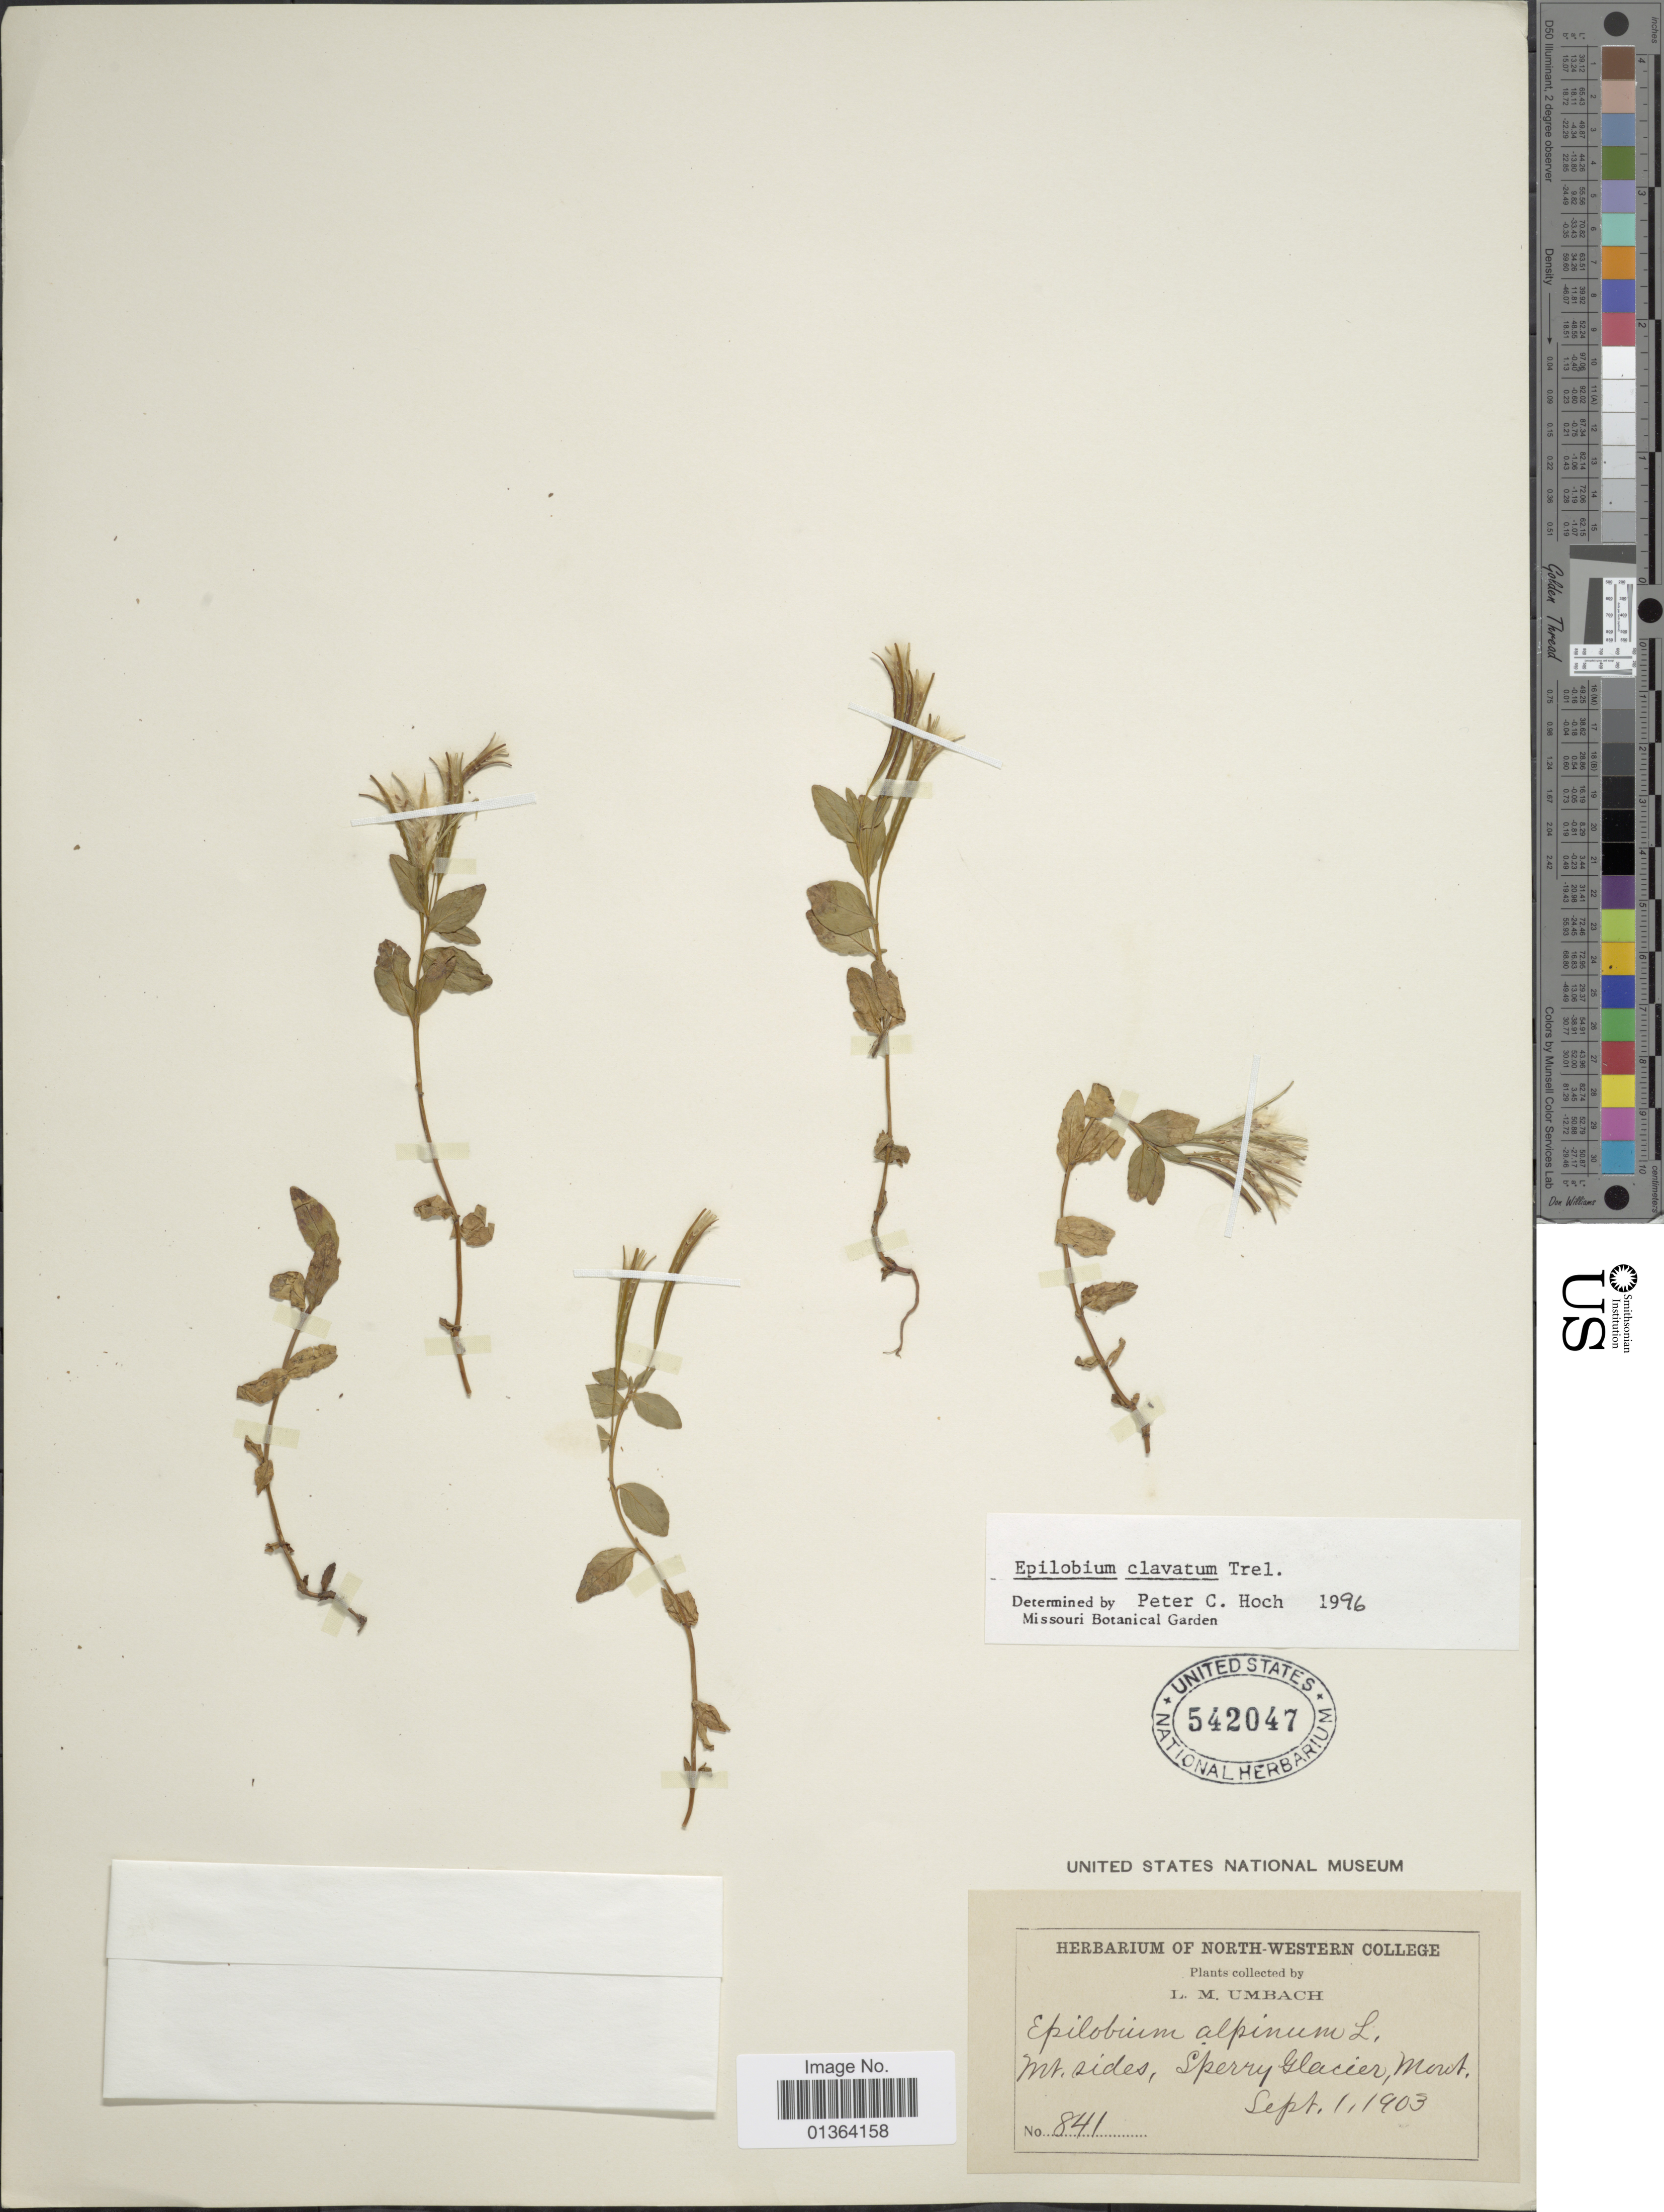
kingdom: Plantae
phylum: Tracheophyta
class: Magnoliopsida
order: Myrtales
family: Onagraceae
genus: Epilobium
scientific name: Epilobium clavatum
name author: Hausskn.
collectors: L. M. Umbach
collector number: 841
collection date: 1903-09-01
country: United States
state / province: Montana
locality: Mt. sides, Sperry Glacier.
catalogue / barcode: US 542047